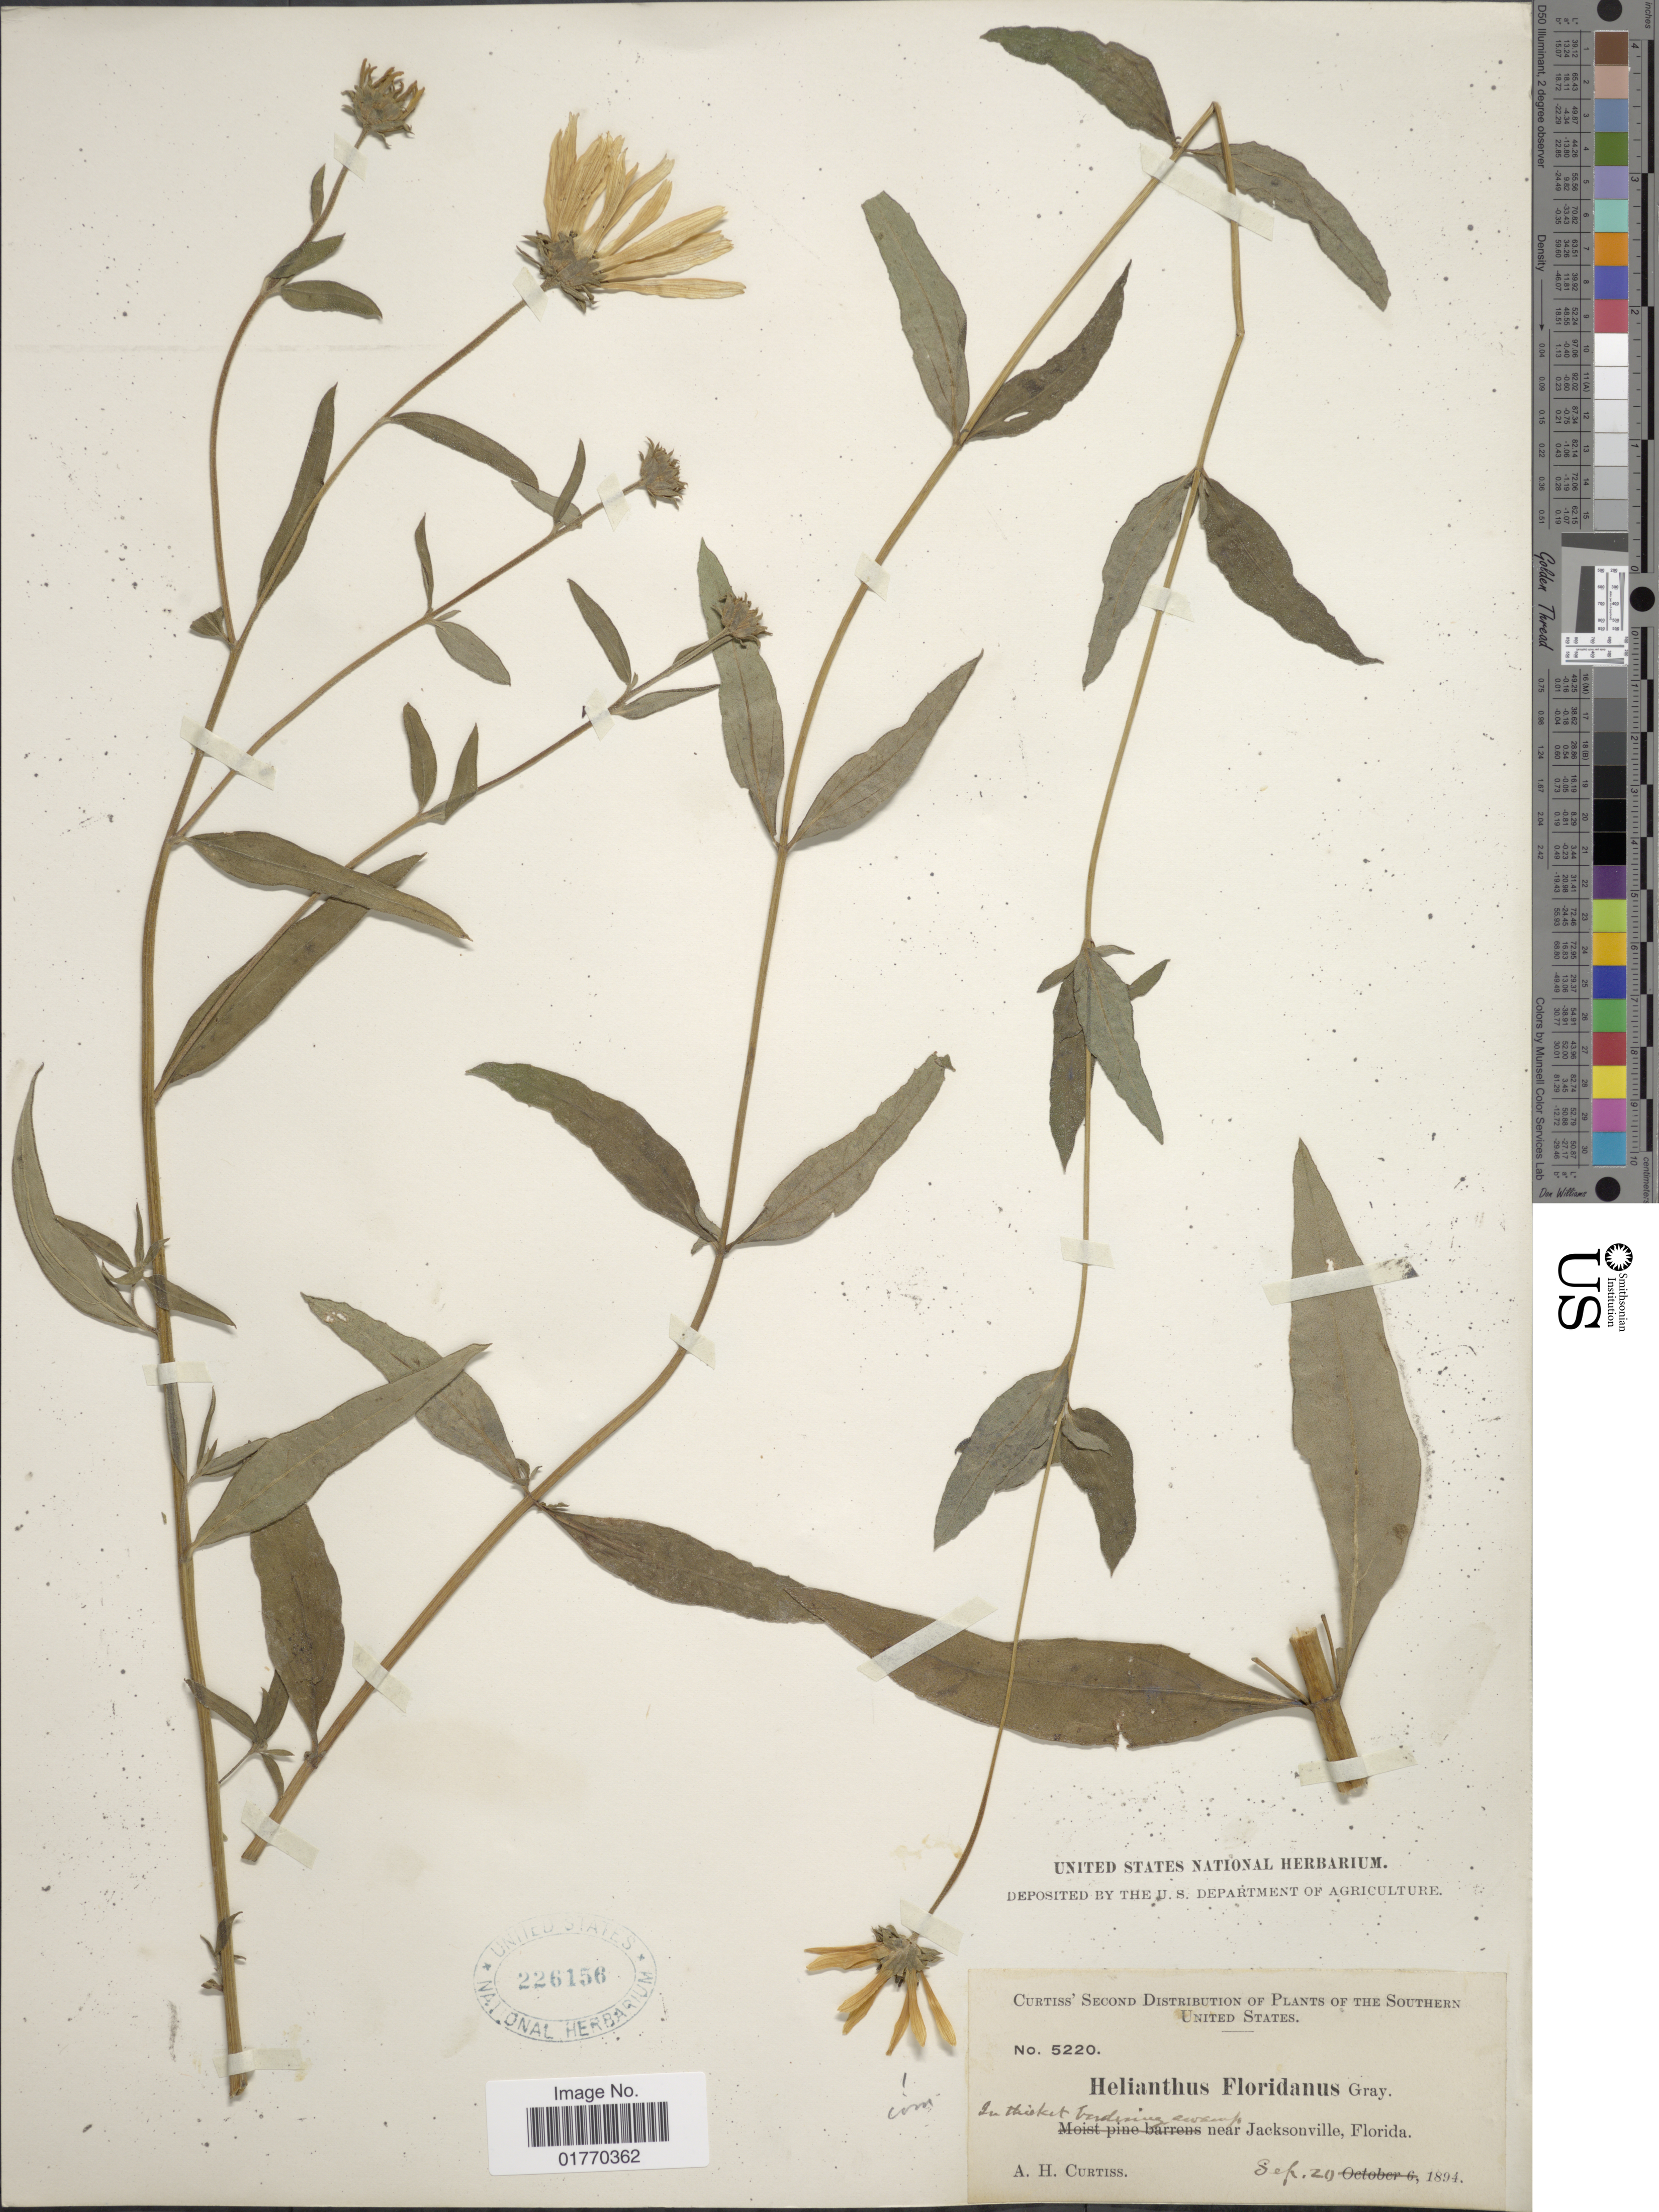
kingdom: Plantae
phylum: Tracheophyta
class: Magnoliopsida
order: Asterales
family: Asteraceae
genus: Helianthus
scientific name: Helianthus floridanus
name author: A. Gray ex Chapm.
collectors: A. H. Curtiss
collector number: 5220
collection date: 1894-09-20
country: United States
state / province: Florida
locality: Near Jacksonville, Florida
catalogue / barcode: US 226156